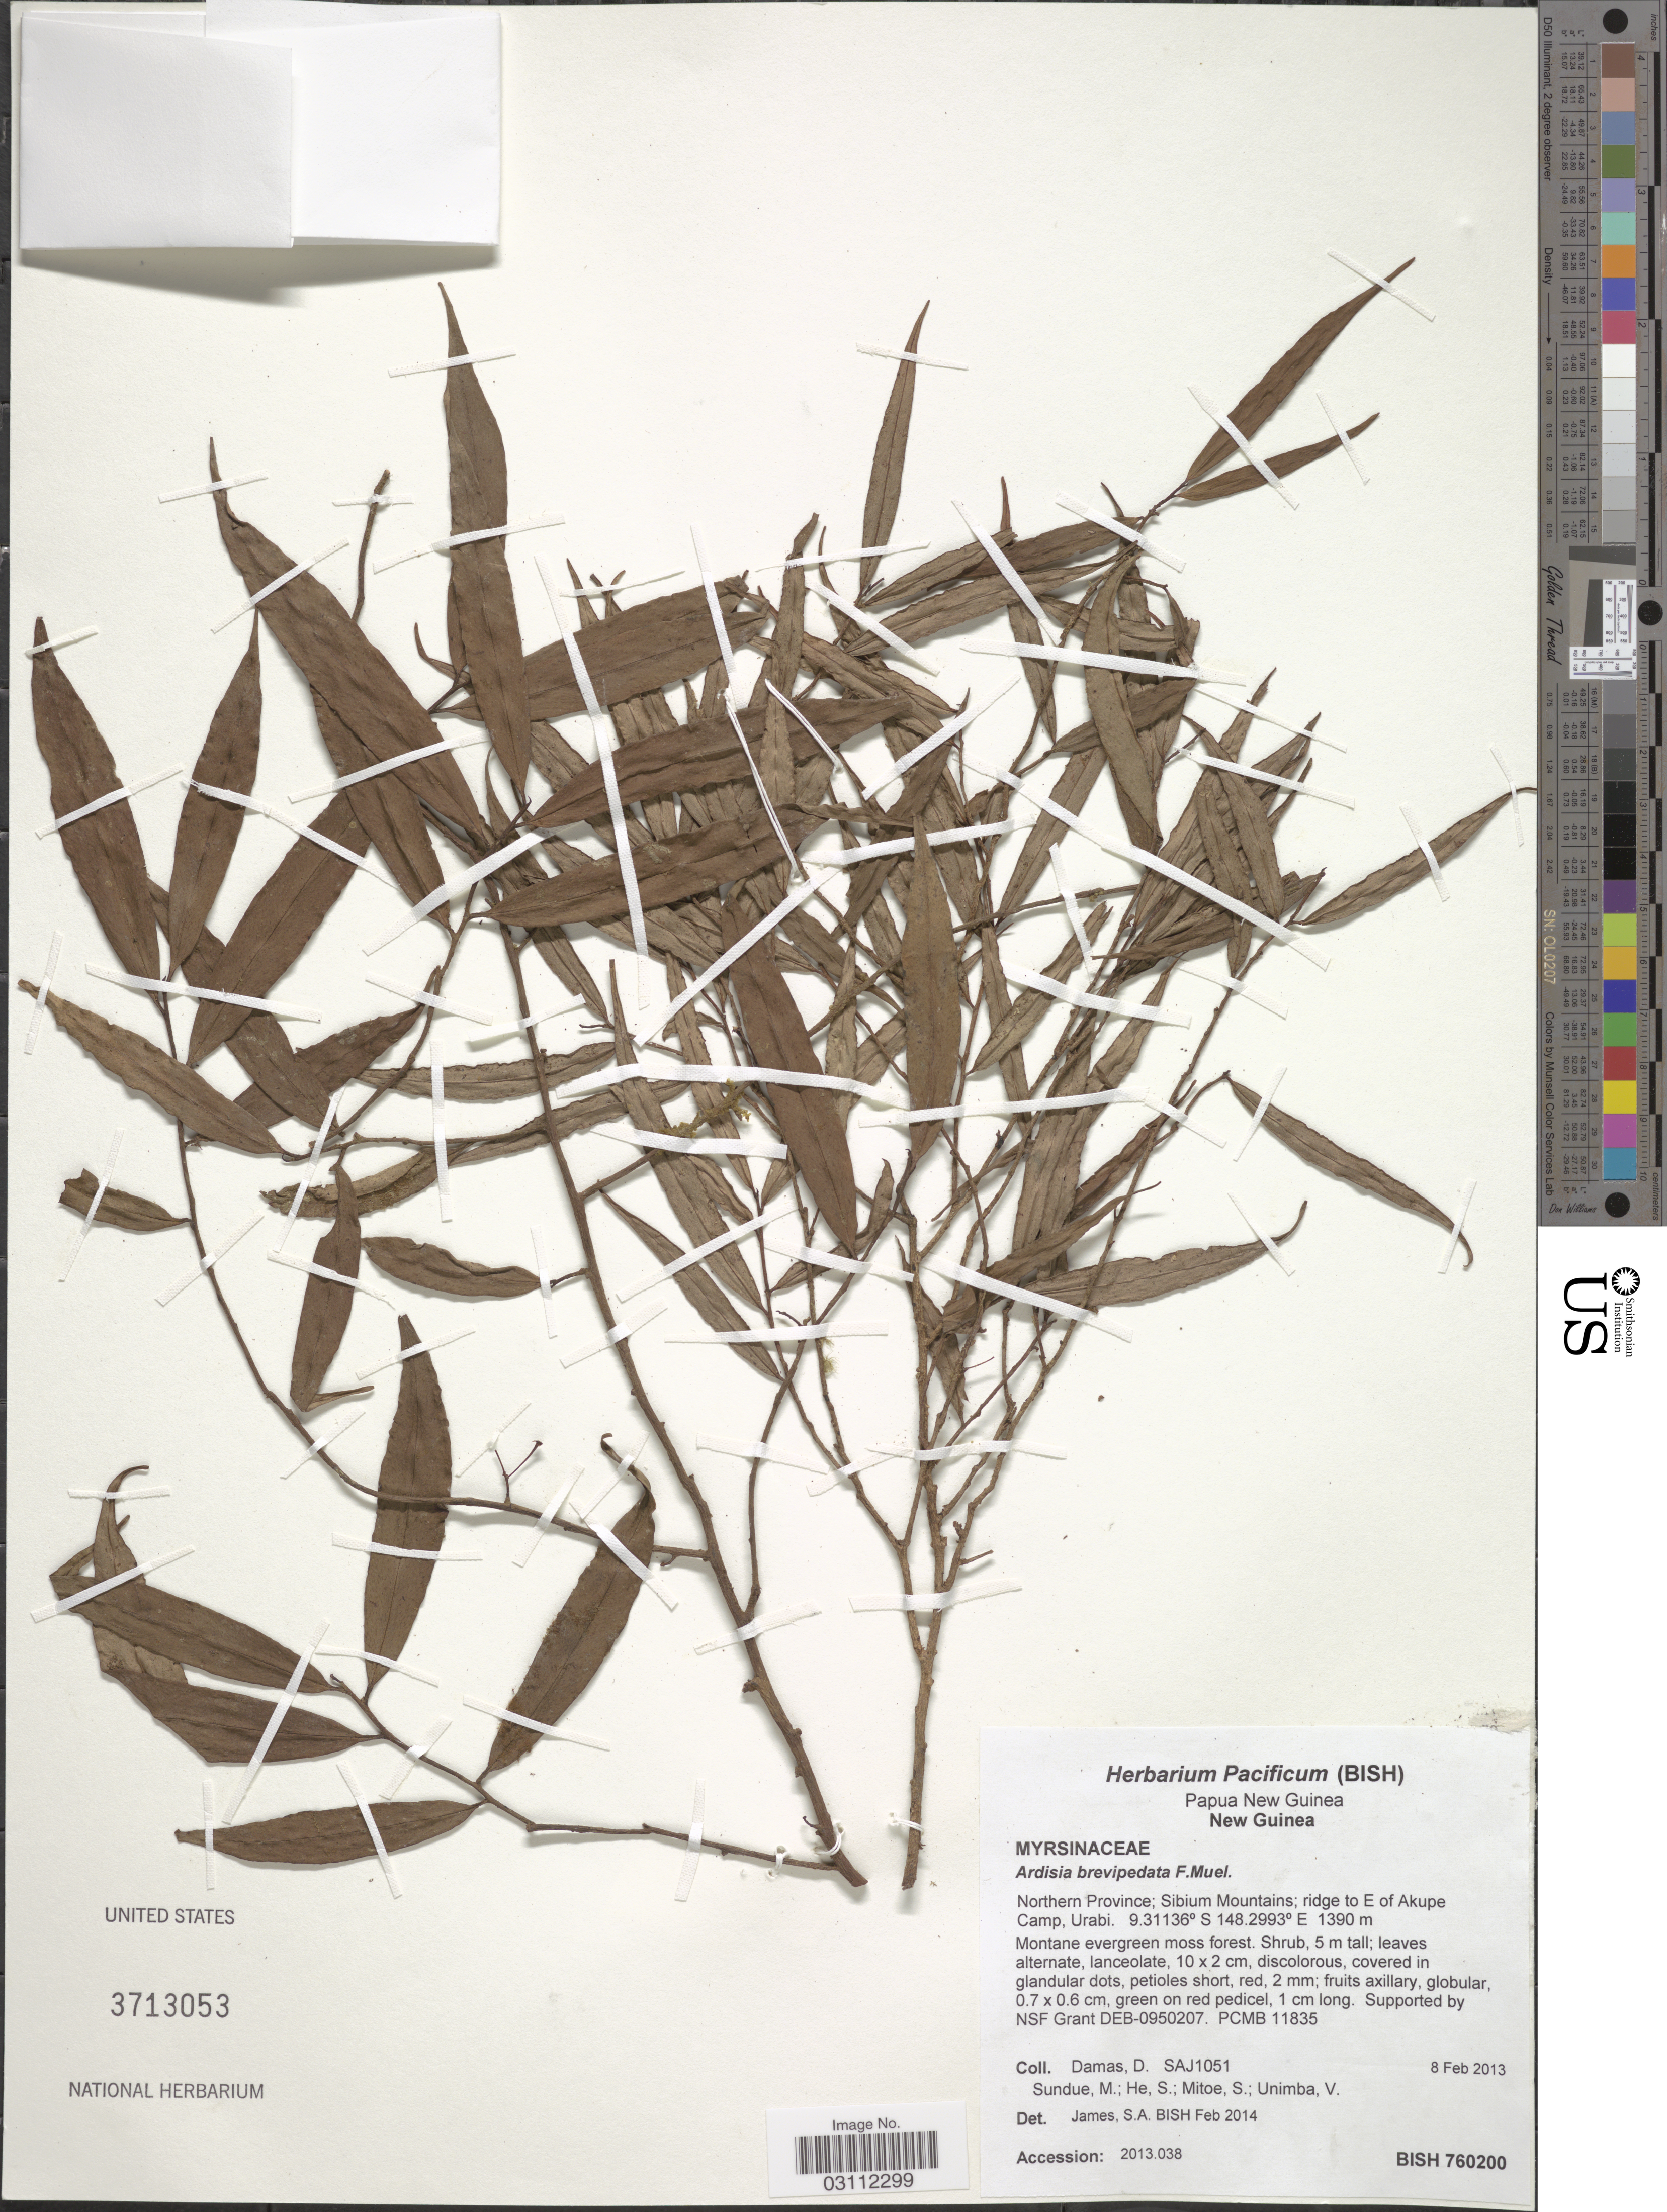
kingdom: Plantae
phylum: Tracheophyta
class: Magnoliopsida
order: Ericales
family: Primulaceae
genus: Ardisia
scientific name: Ardisia brevipedata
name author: F. Muell.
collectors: D. Damas, M. Sundue, S. He, S. Mitoe & V. Unimba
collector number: SAJ1051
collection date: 2013-02-08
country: Papua New Guinea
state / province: Northern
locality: New Guinea. Northern Province: Sibium Mountains; ridge to E of Akupe Camp, Urabi.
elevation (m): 1390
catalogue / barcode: US 3713053